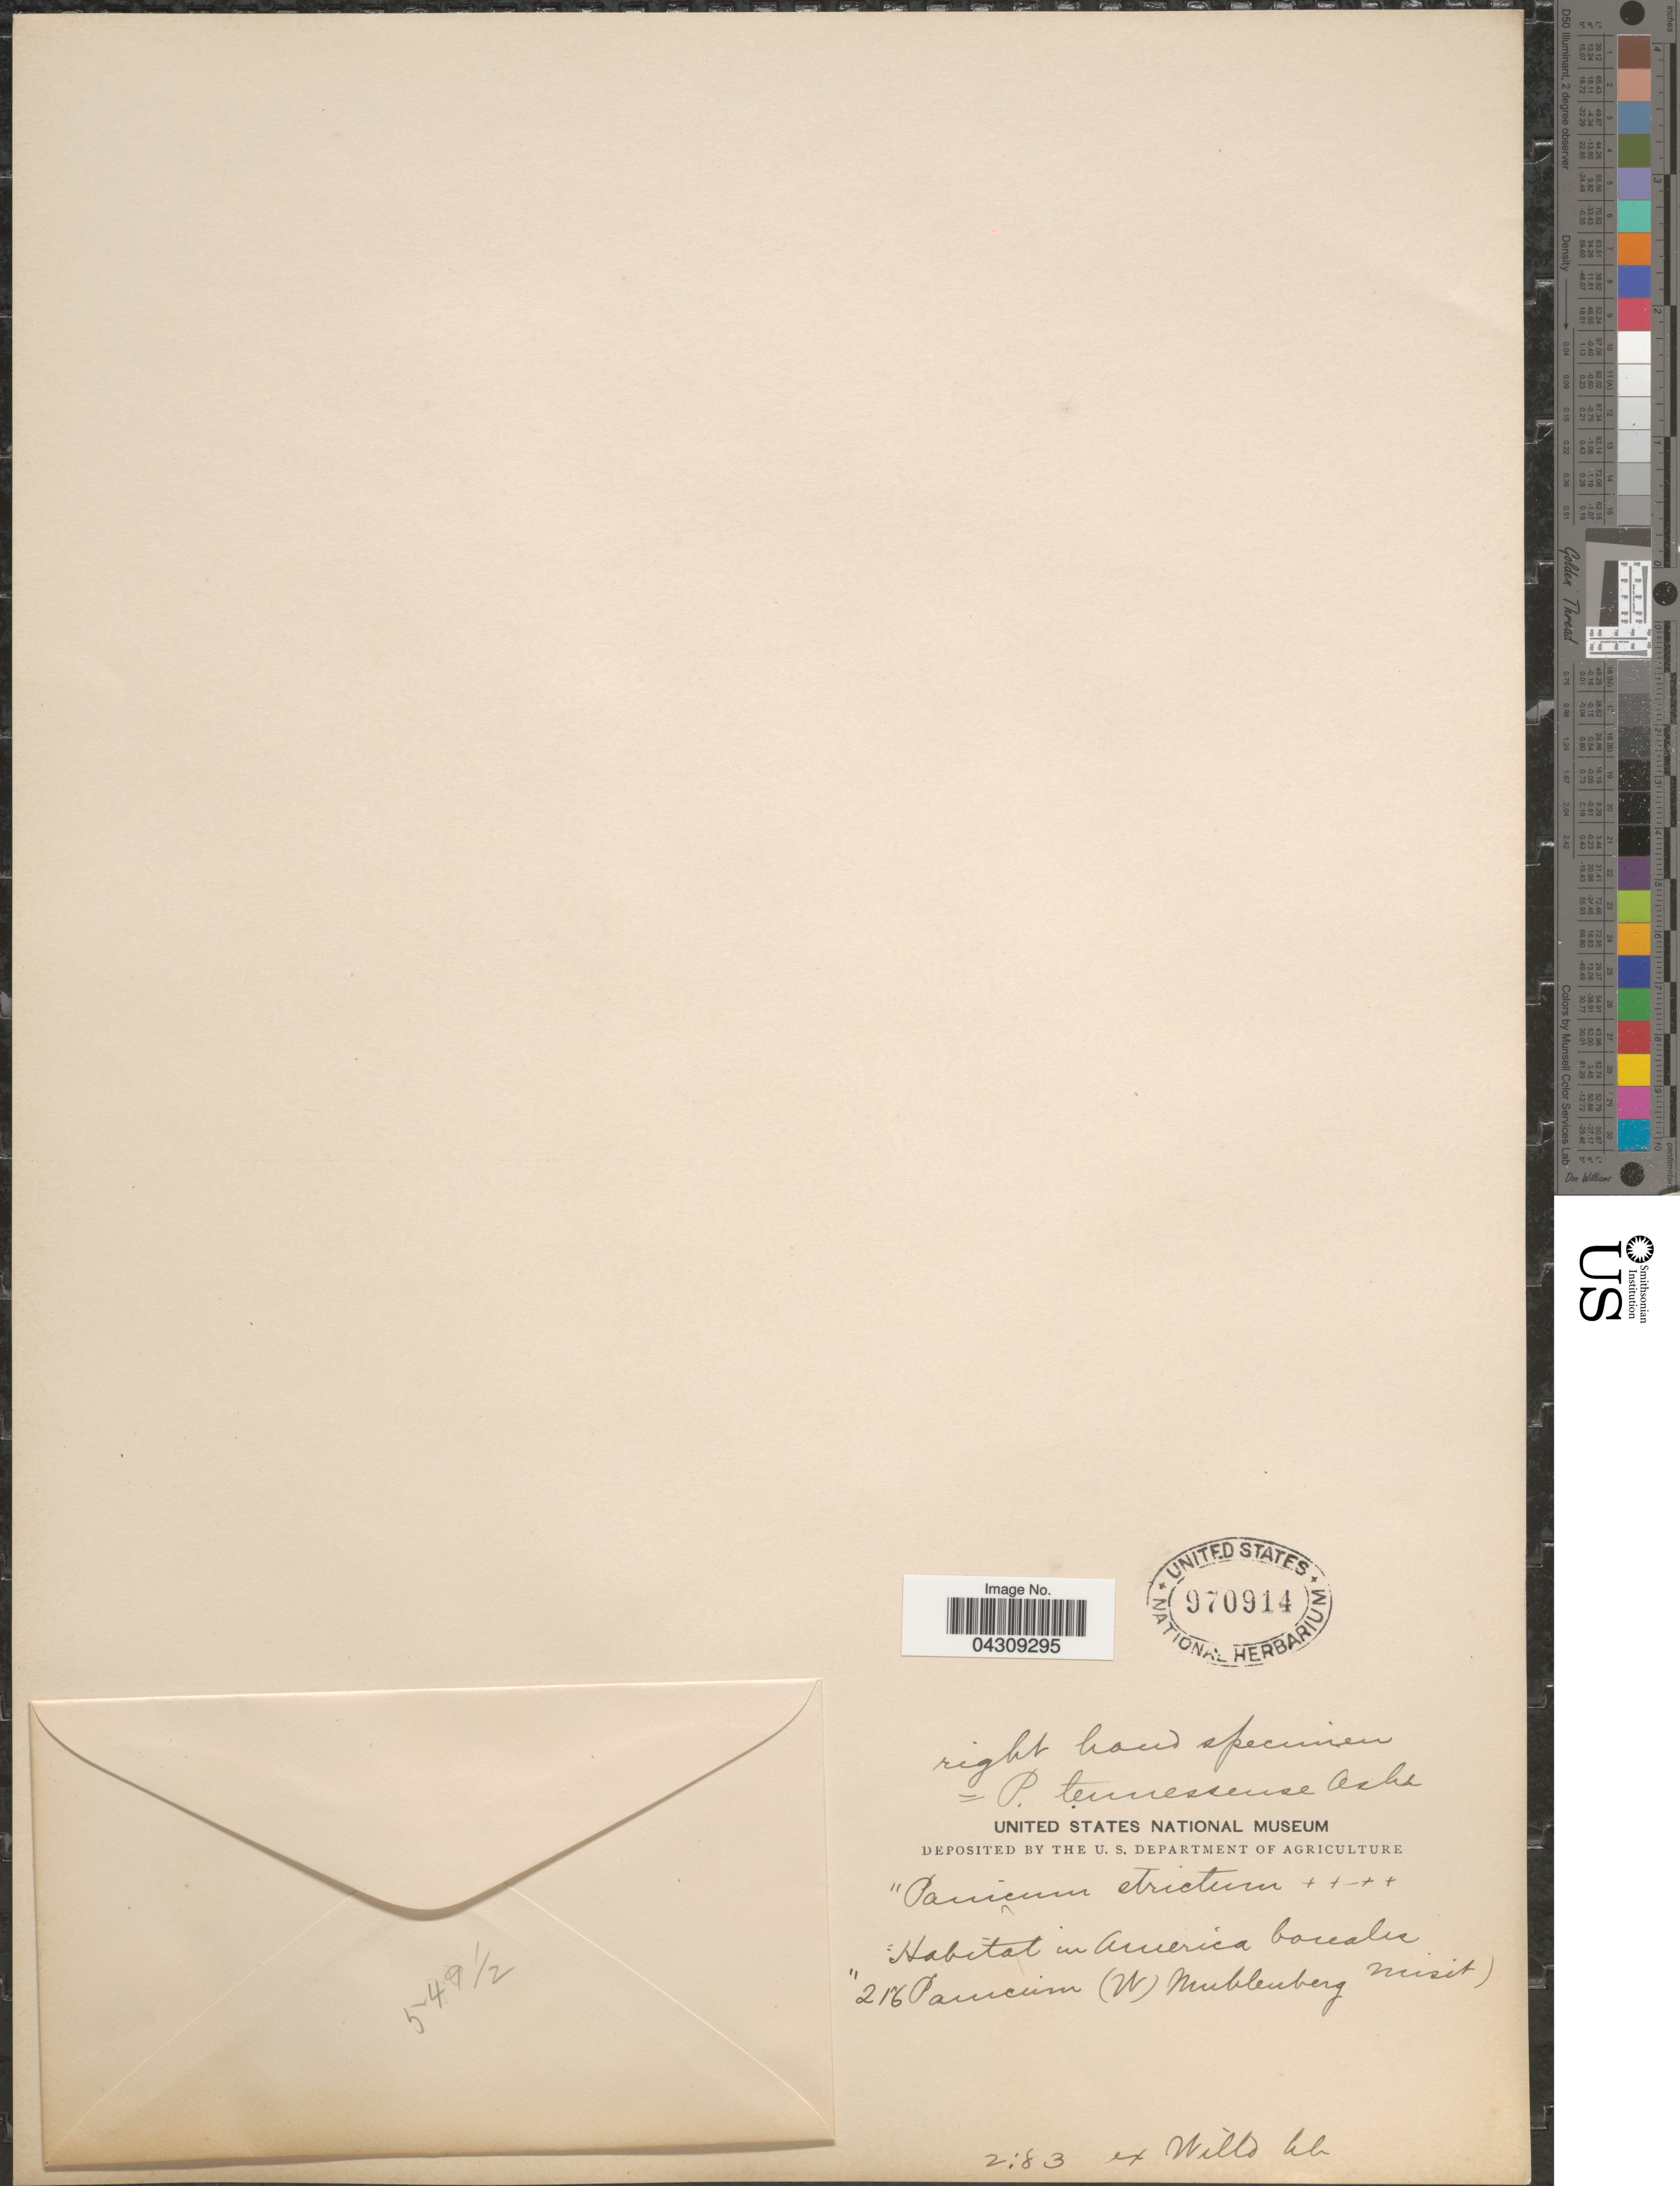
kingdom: Plantae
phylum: Tracheophyta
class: Liliopsida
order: Poales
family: Poaceae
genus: Dichanthelium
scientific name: Dichanthelium acuminatum var. acuminatum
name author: (Sw.) Gould & C.A. Clark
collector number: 549½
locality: America borealis.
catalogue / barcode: US 970914